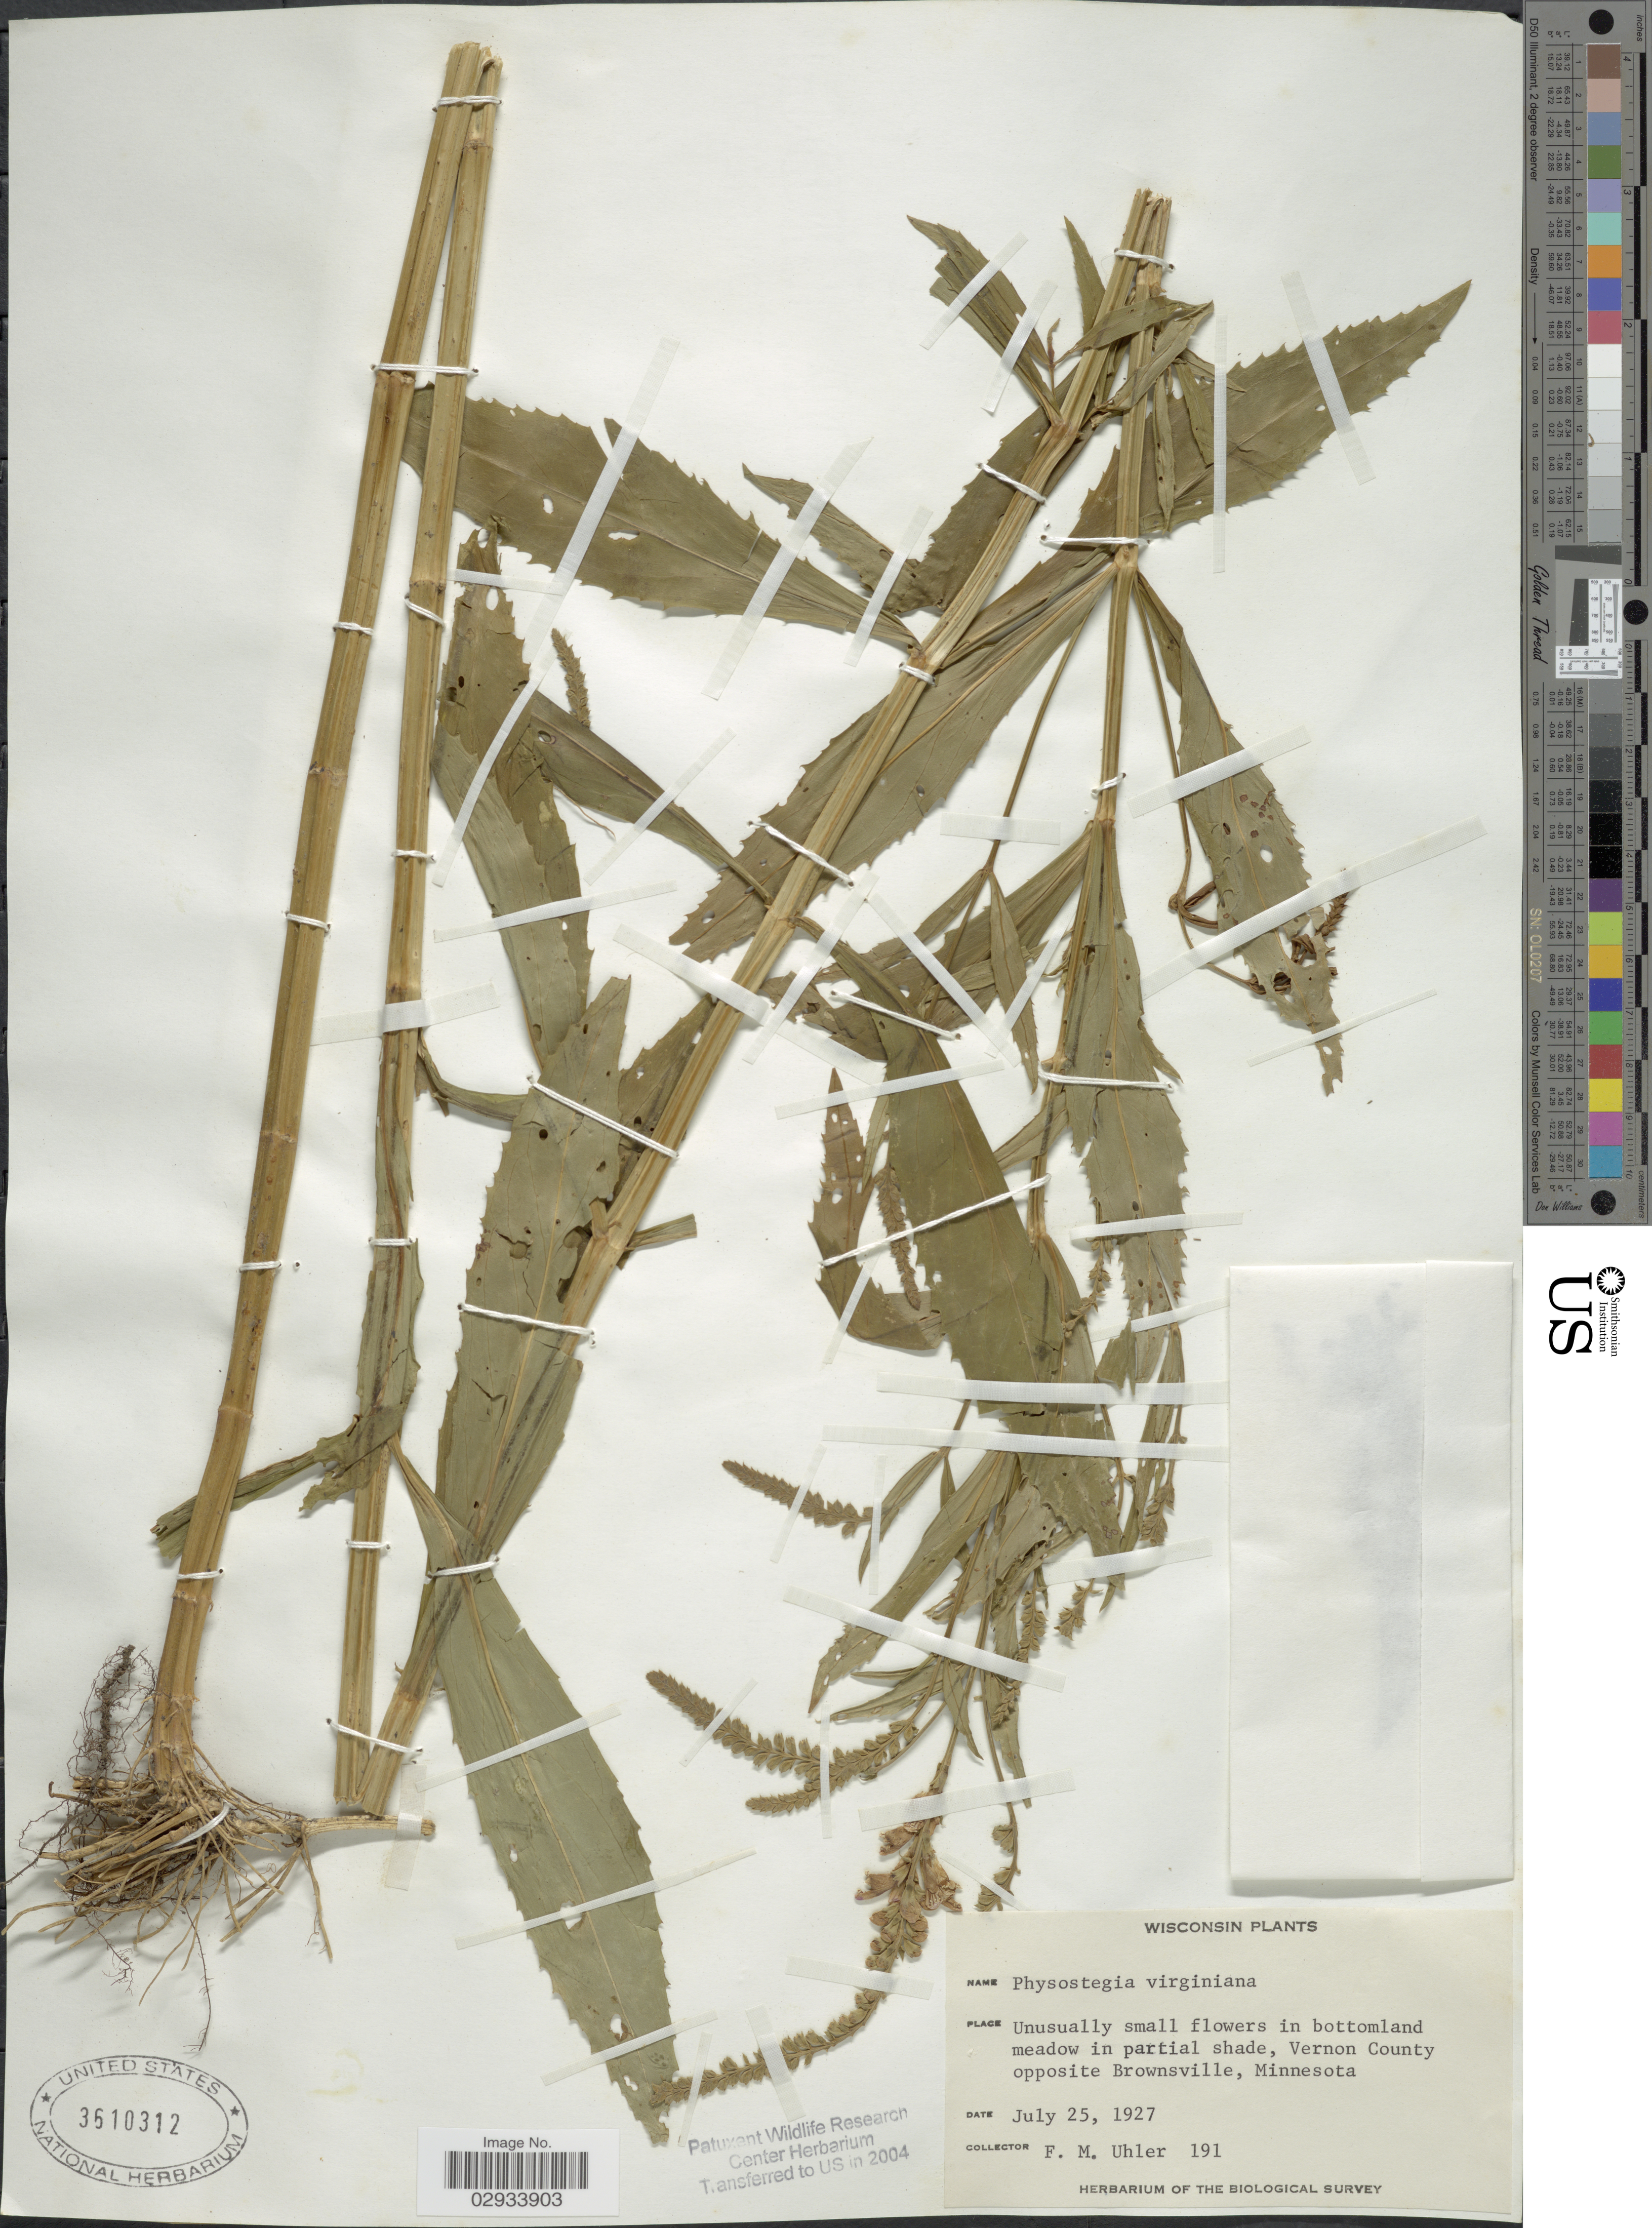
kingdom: Plantae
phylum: Tracheophyta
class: Magnoliopsida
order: Lamiales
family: Lamiaceae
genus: Physostegia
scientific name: Physostegia virginiana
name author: (L.) Benth.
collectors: F. M. Uhler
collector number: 191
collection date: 1927-07-25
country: United States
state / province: Wisconsin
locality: Vernon County opposite Brownsville, Minnesota.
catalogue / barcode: US 3610312